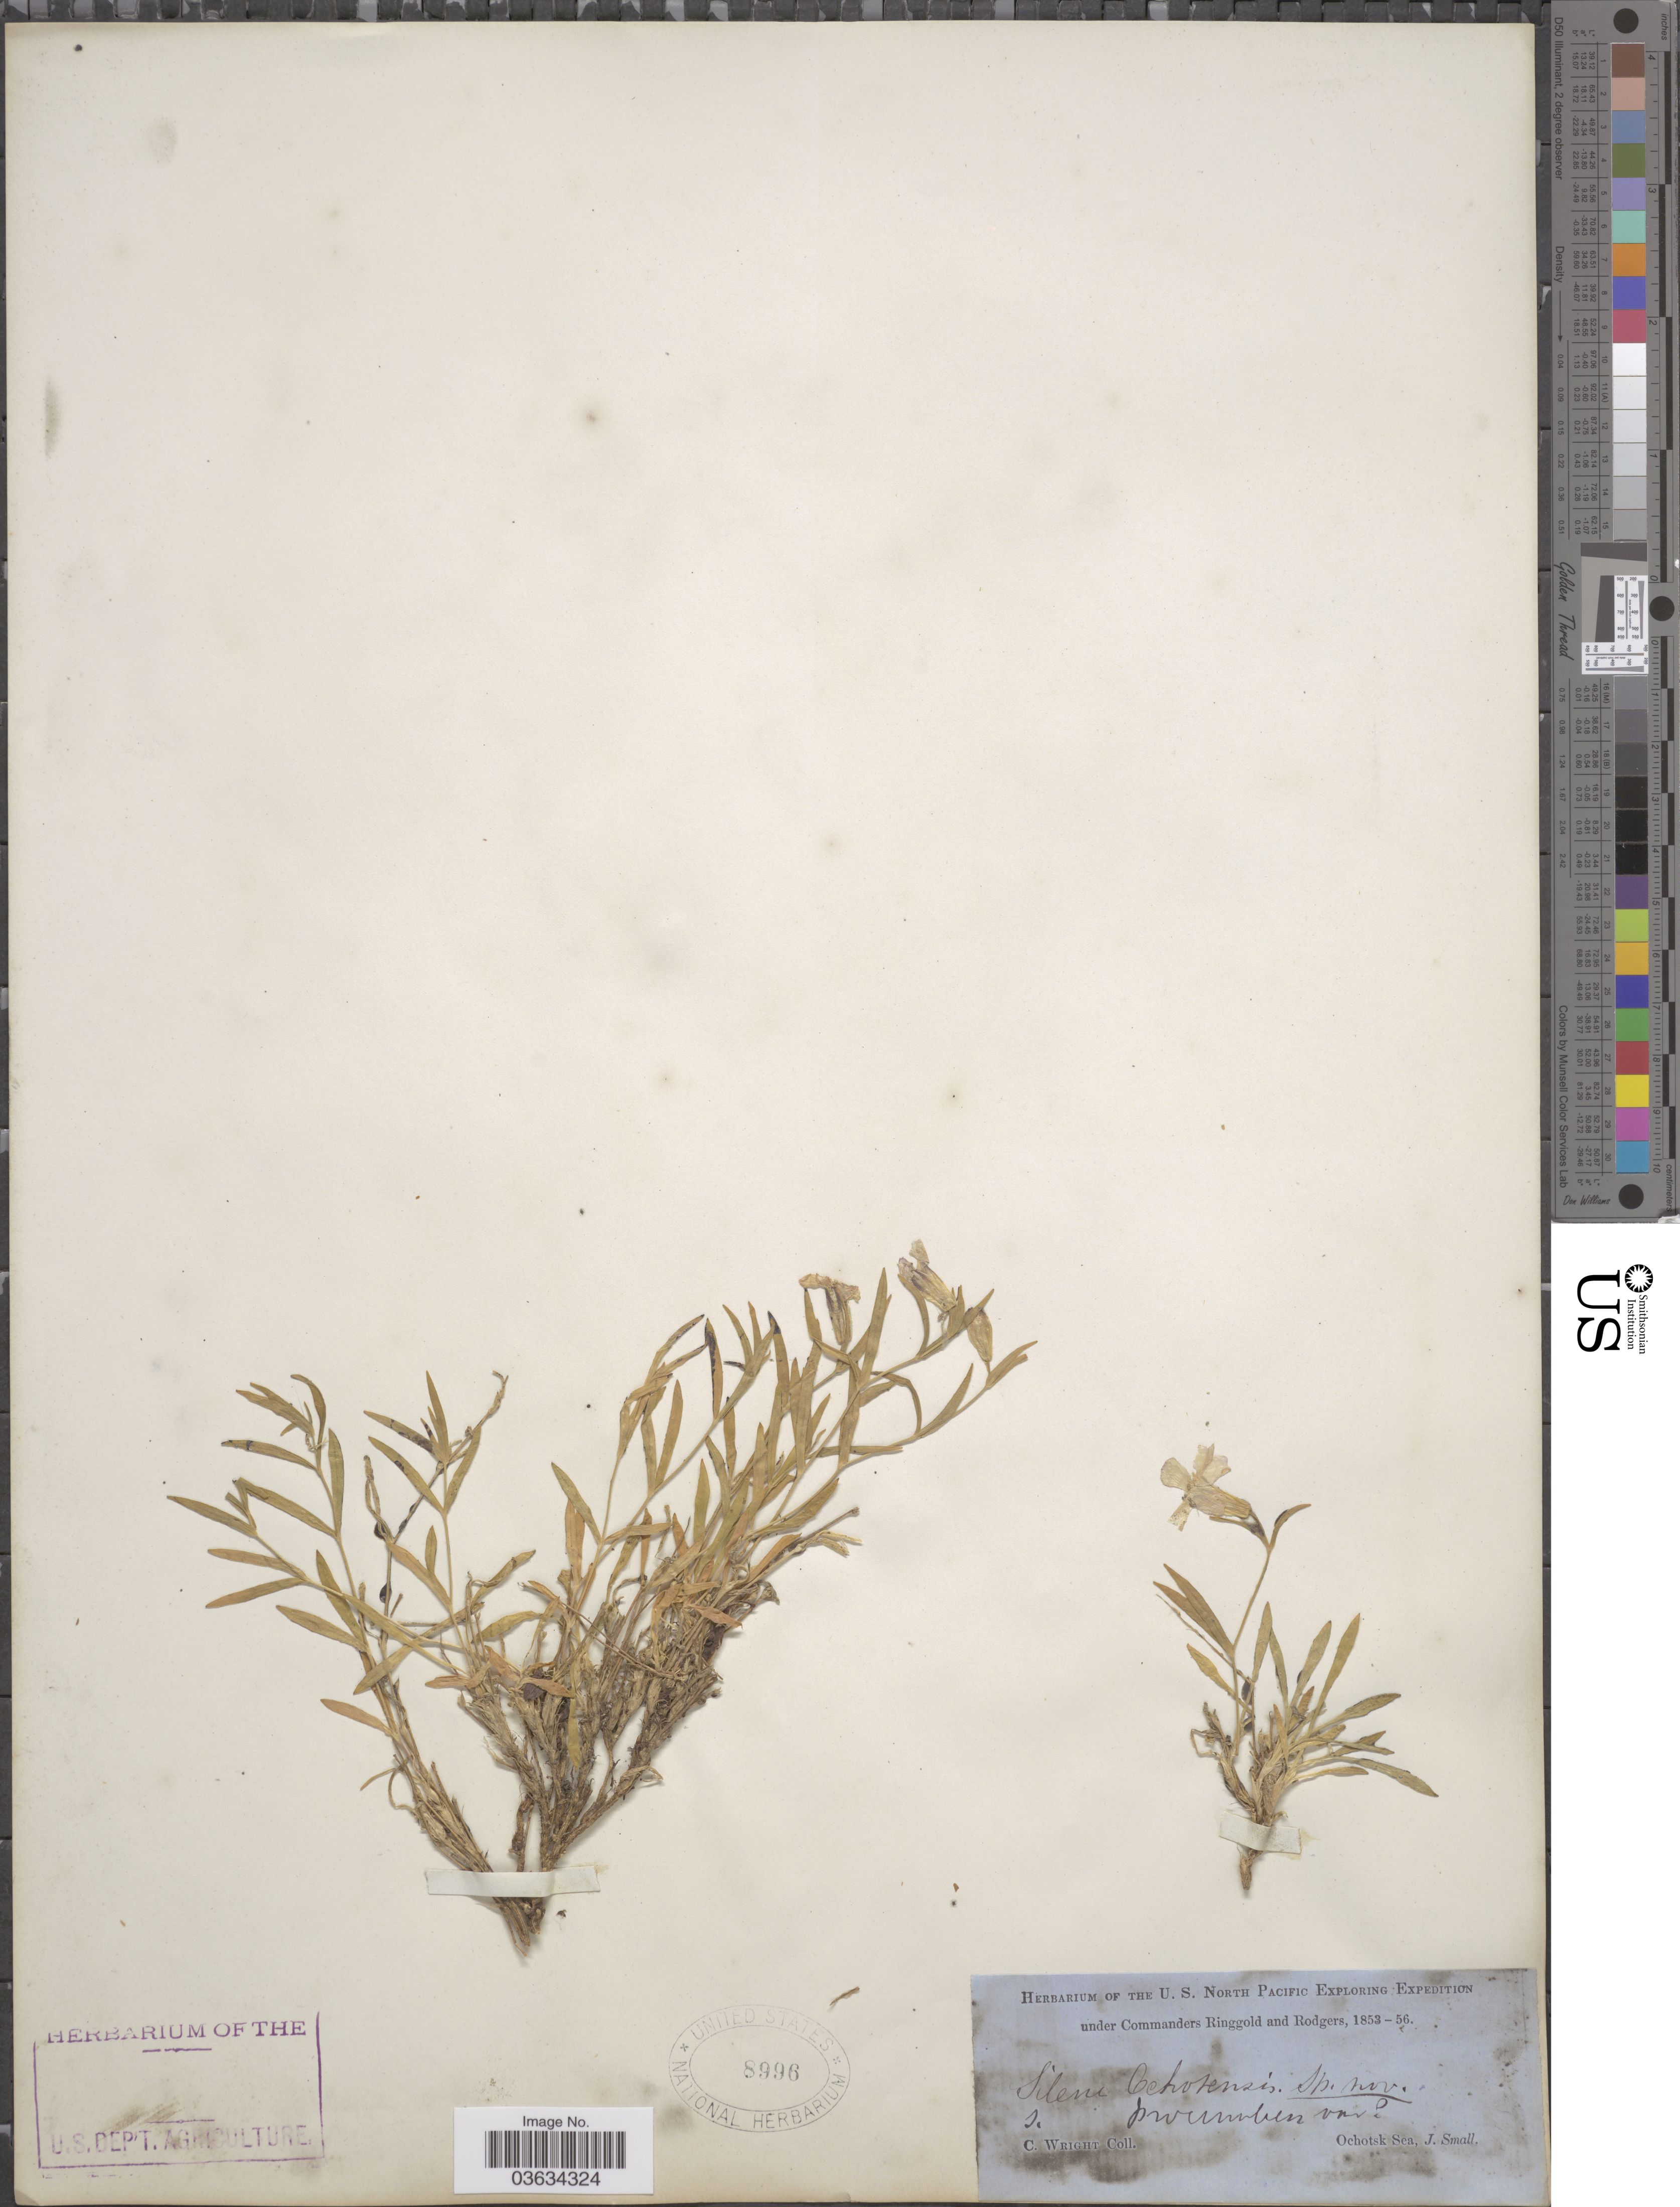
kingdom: Plantae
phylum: Tracheophyta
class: Magnoliopsida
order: Caryophyllales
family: Caryophyllaceae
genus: Silene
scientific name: Silene procumbens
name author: Murray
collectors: C. Wright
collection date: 1853/1856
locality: Ochotsk Sea.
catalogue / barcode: US 8996